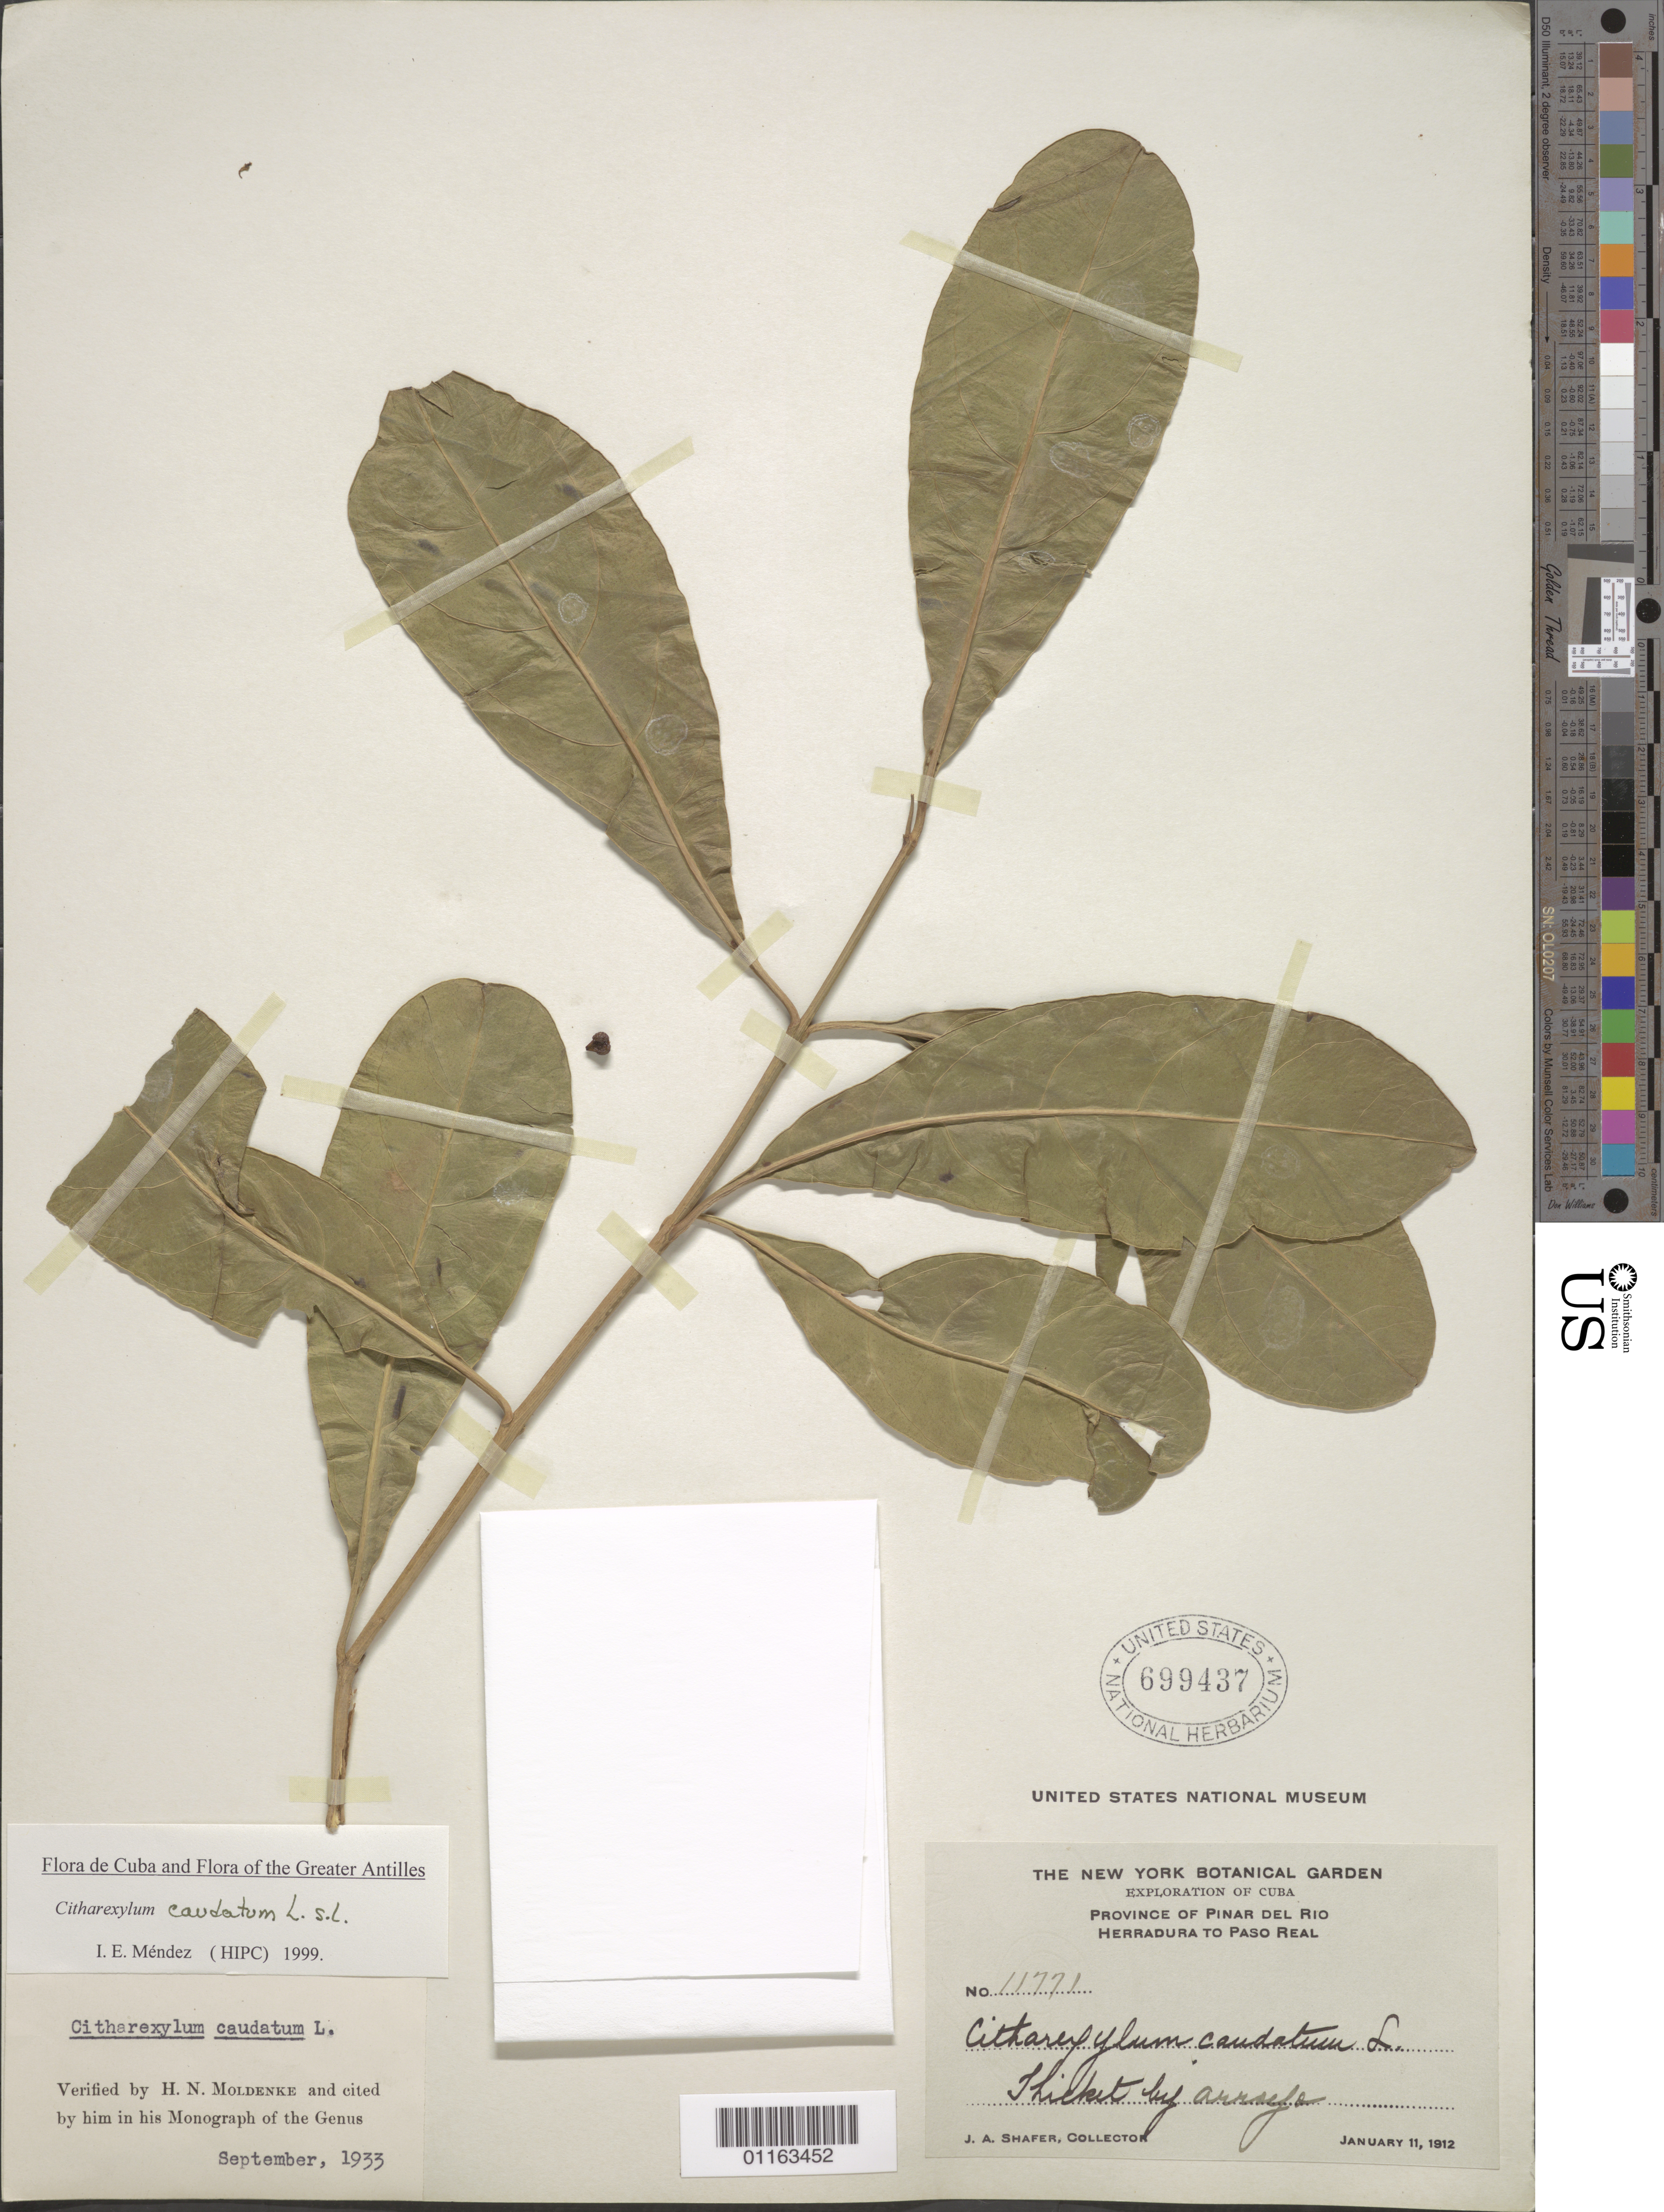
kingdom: Plantae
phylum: Tracheophyta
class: Magnoliopsida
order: Lamiales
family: Verbenaceae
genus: Citharexylum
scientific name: Citharexylum caudatum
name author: L.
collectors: J. A. Shafer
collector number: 11771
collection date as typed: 11 Jan 1912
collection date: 1912-01-11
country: Cuba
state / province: Pinar del Rio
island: Cuba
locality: Herradura to Paso Real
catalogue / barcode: US 699437